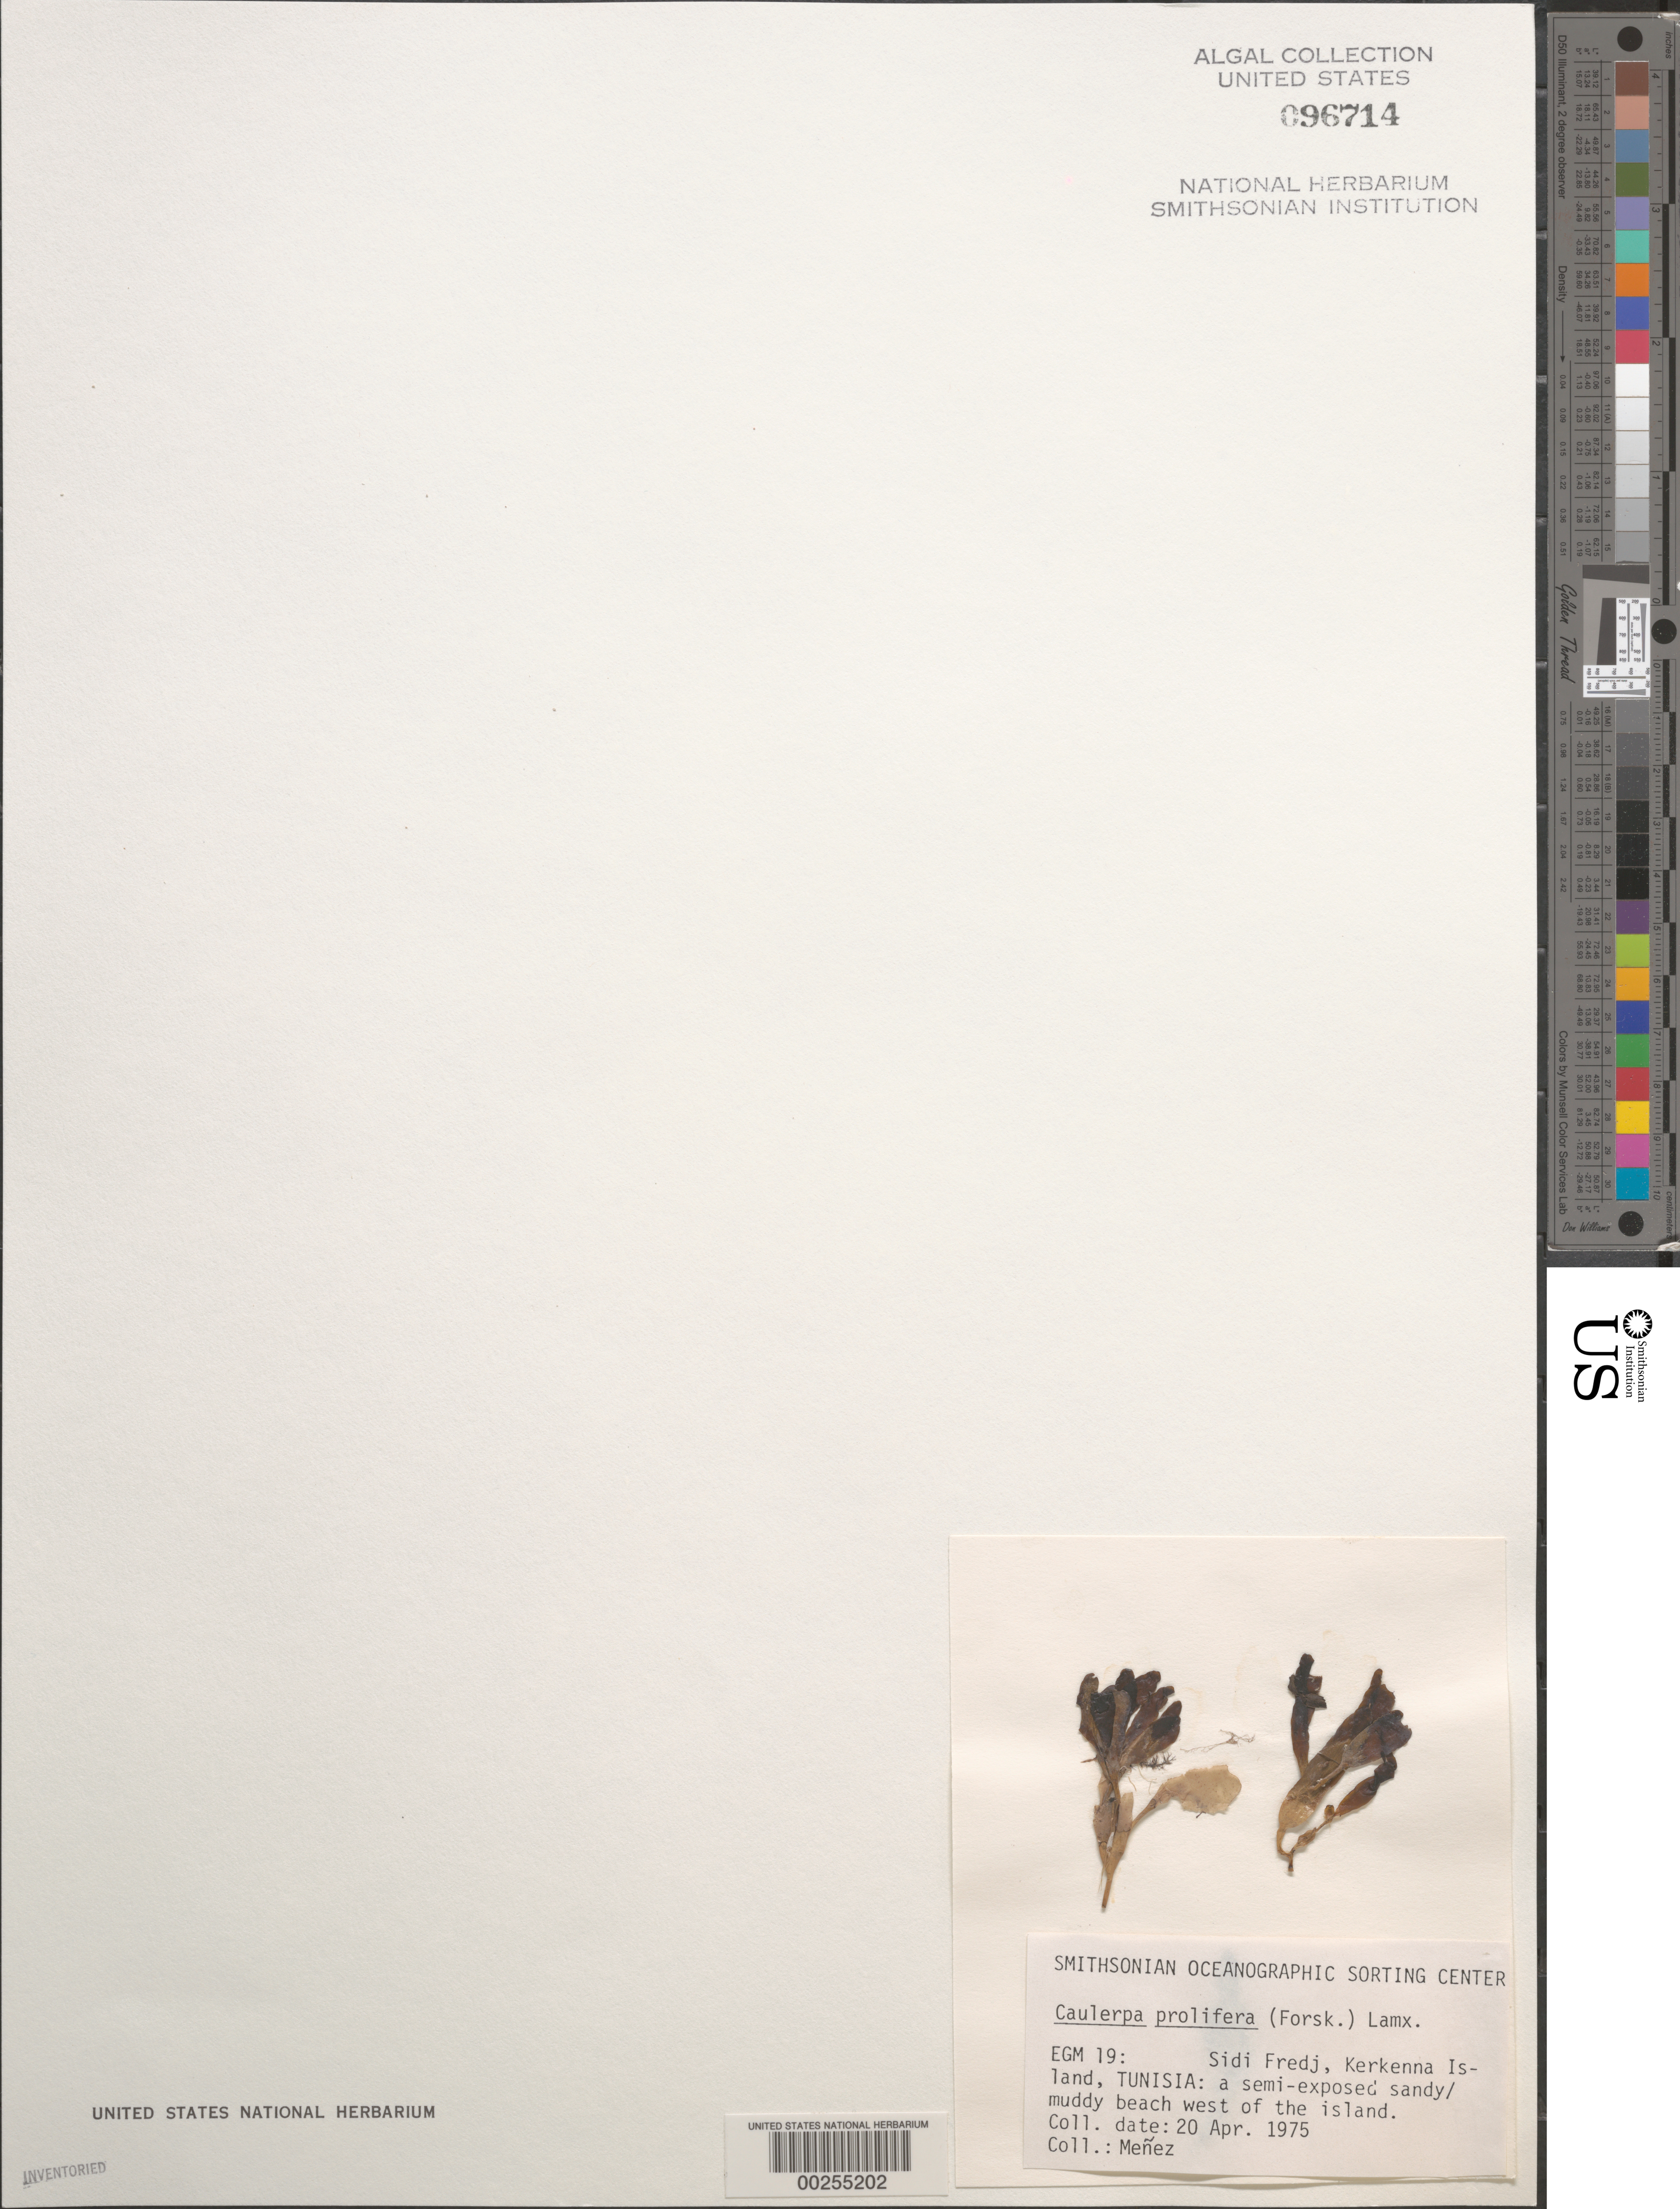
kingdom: Plantae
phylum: Chlorophyta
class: Ulvophyceae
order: Bryopsidales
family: Caulerpaceae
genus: Caulerpa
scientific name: Caulerpa prolifera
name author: (Forssk.) J.V.Lamouroux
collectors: Meñez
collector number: EGM 19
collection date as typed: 20 Apr 1975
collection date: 1975-04-20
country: Tunisia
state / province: Sfax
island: Kerkenna Island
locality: Sidi Fredj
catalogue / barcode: US 96714